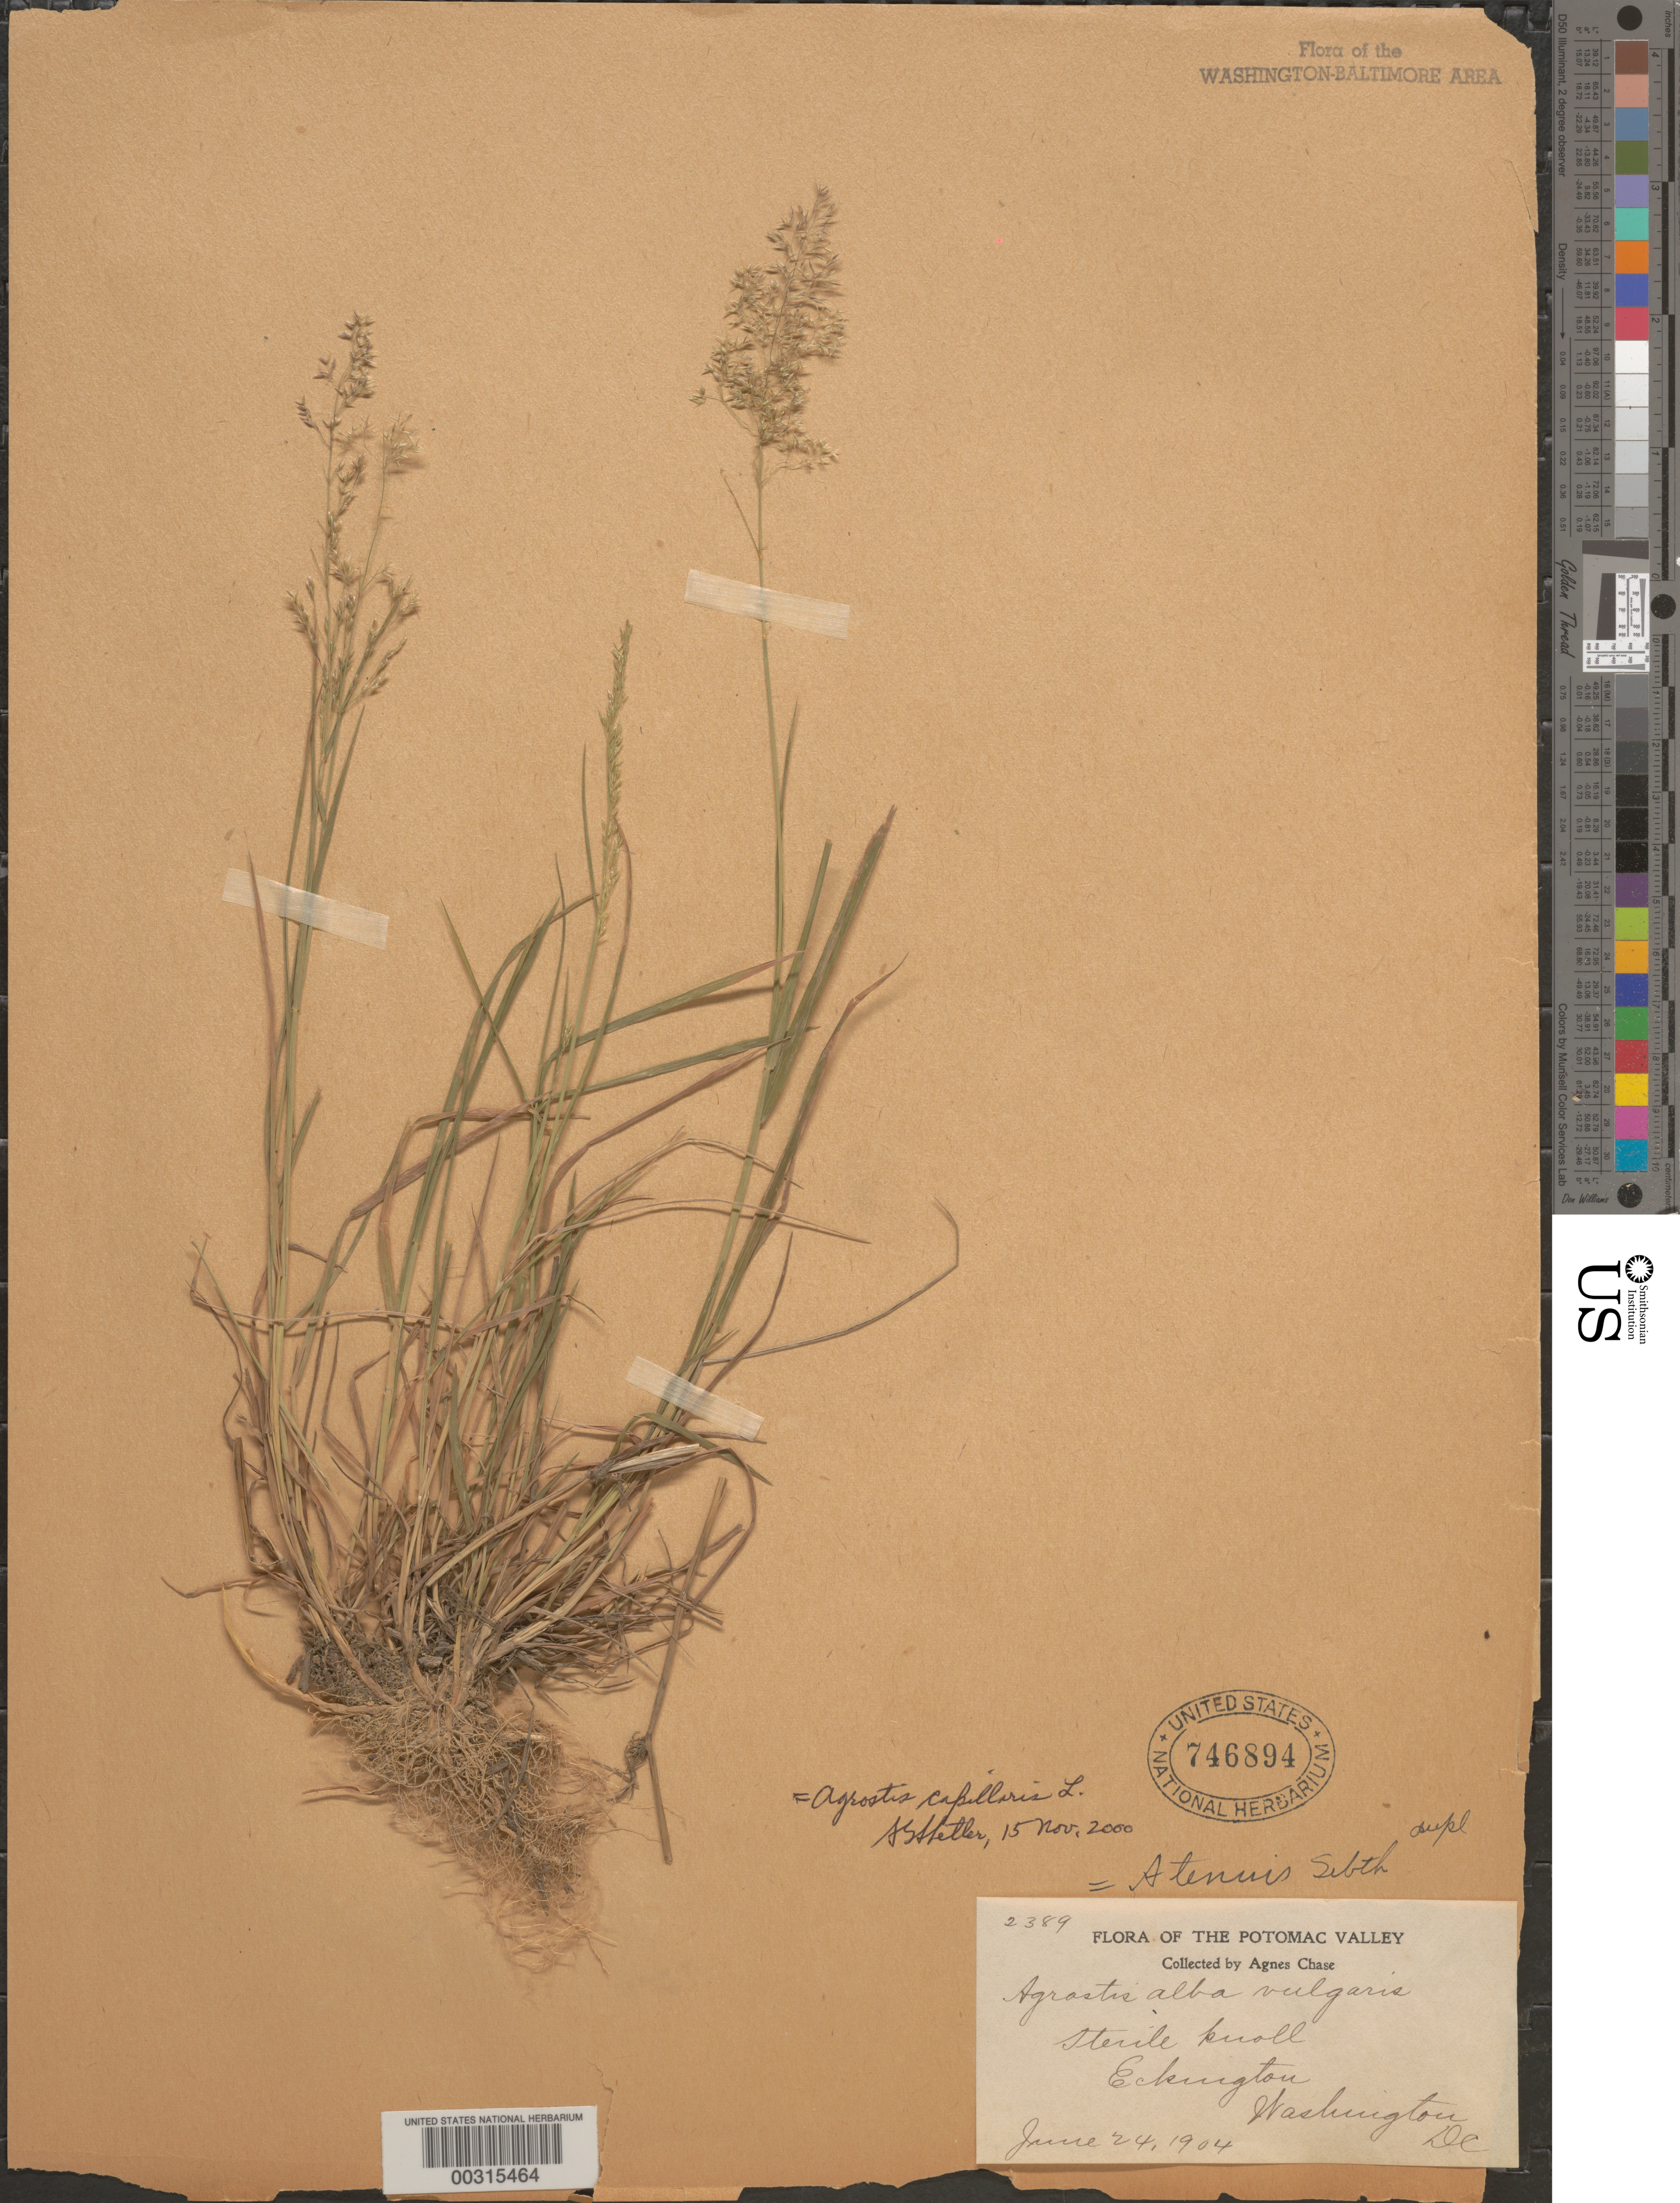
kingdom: Plantae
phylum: Tracheophyta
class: Liliopsida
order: Poales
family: Poaceae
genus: Agrostis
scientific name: Agrostis capillaris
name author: L.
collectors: A. Chase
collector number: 2389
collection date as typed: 24 Jun 1904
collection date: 1904-06-24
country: United States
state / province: District of Columbia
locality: Eckington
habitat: Sterile knoll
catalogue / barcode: US 746894